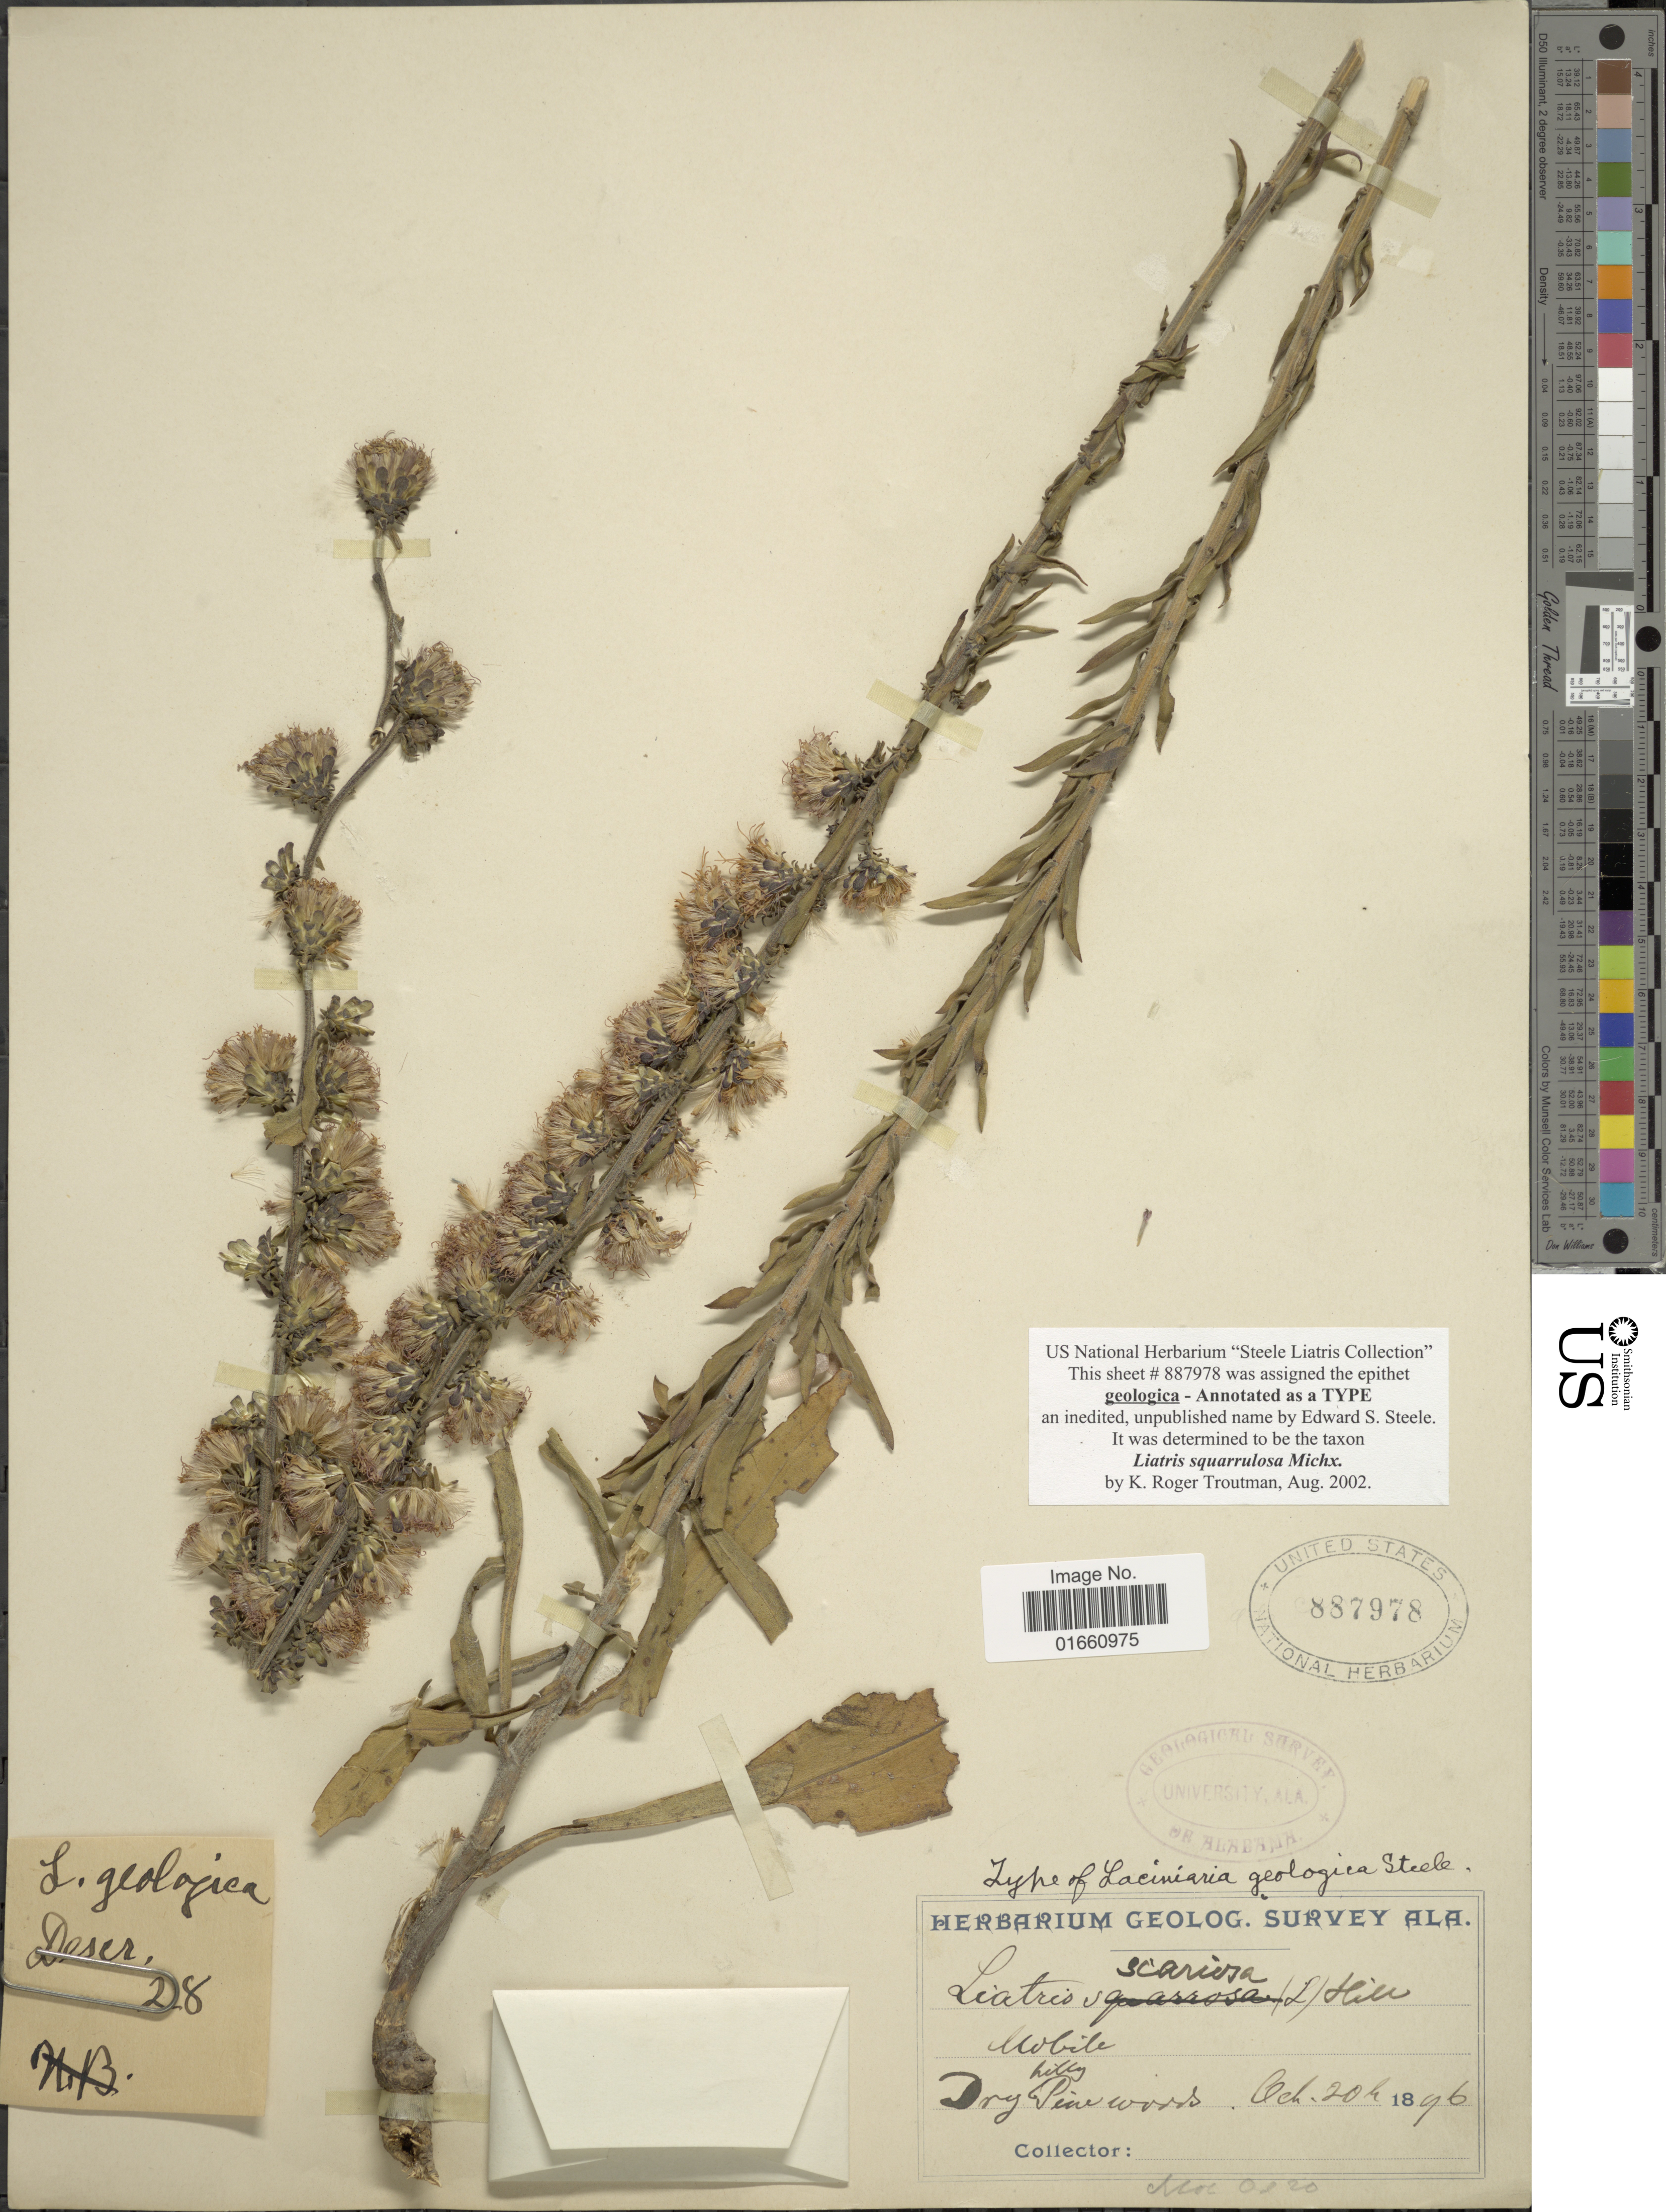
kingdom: Plantae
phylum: Tracheophyta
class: Magnoliopsida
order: Asterales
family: Asteraceae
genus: Liatris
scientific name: Liatris squarrulosa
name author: Michx.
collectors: Herb. Geological Survey of Ala.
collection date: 1896-10-20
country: United States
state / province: Alabama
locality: Mobile, Dry pine woods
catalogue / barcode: US 887978